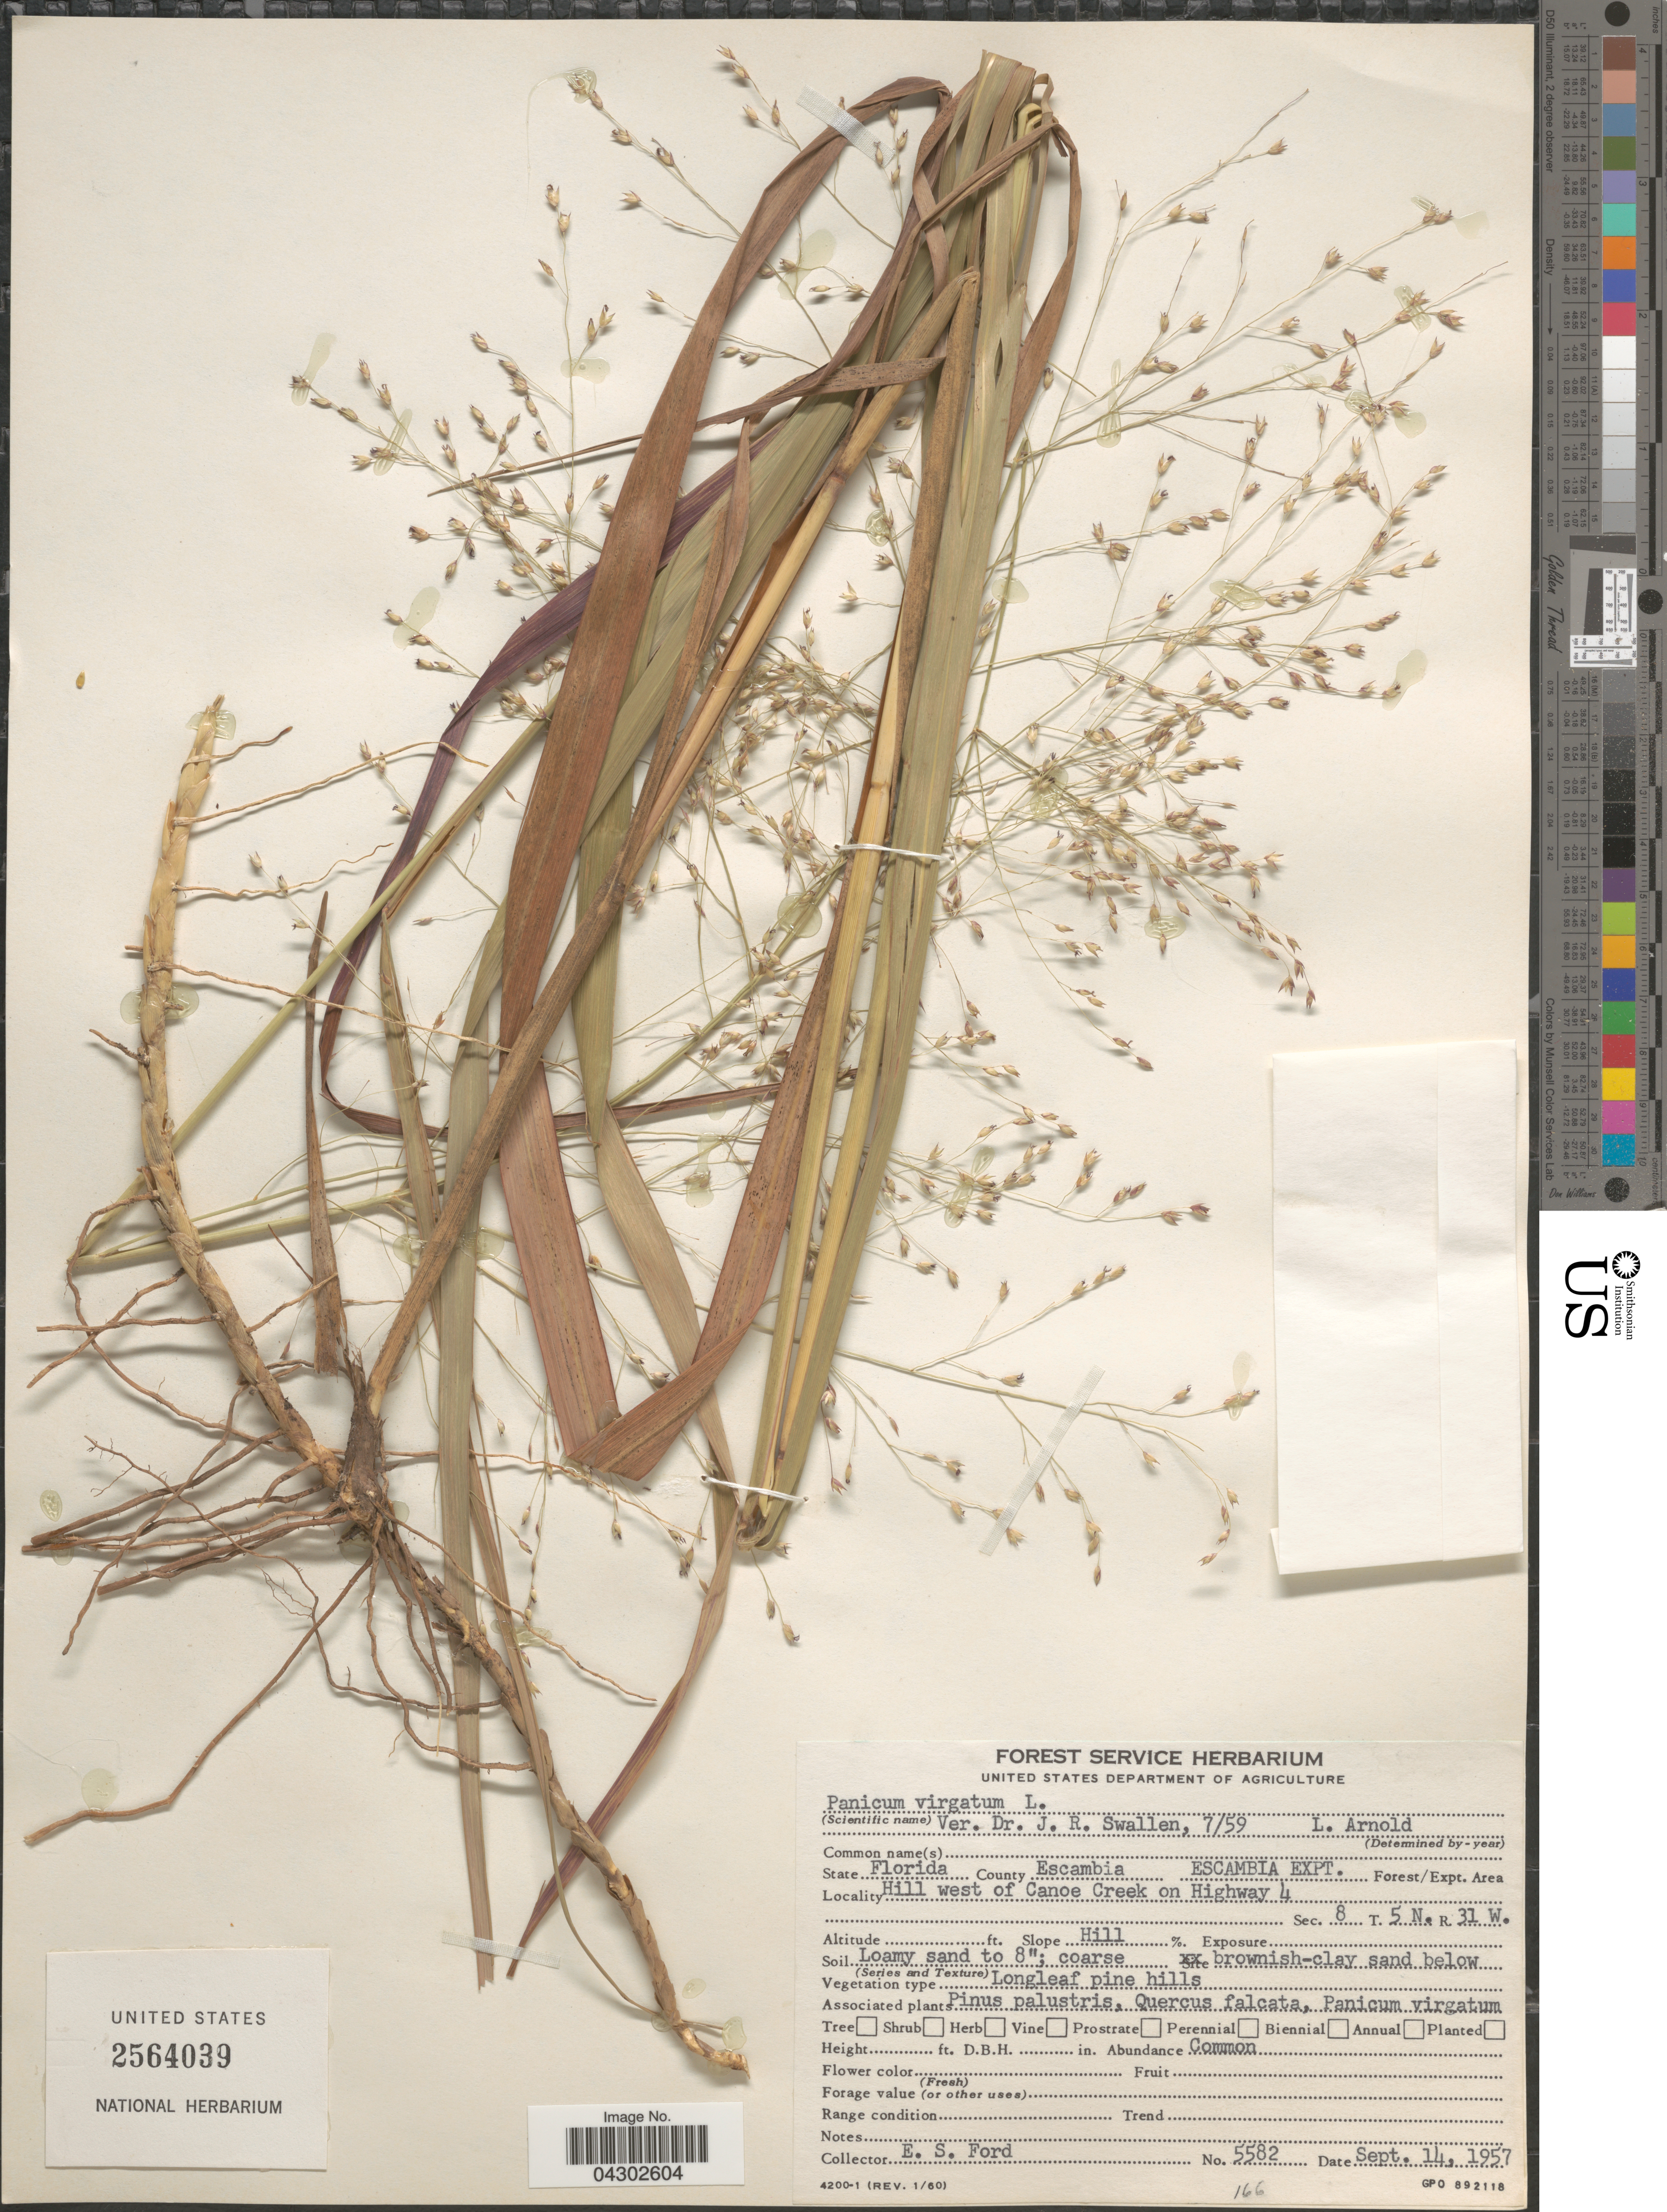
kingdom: Plantae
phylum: Tracheophyta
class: Liliopsida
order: Poales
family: Poaceae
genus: Panicum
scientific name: Panicum virgatum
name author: L.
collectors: E. Ford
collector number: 5582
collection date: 1957-09-14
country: United States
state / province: Florida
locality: County Escambia Escambia Expt. Forest/Expt. Area. Hill west of Canoe Creek on Highway 4. Sec. 8 T. 5 N. R 31 W. Slope Hill.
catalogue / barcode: US 2564039